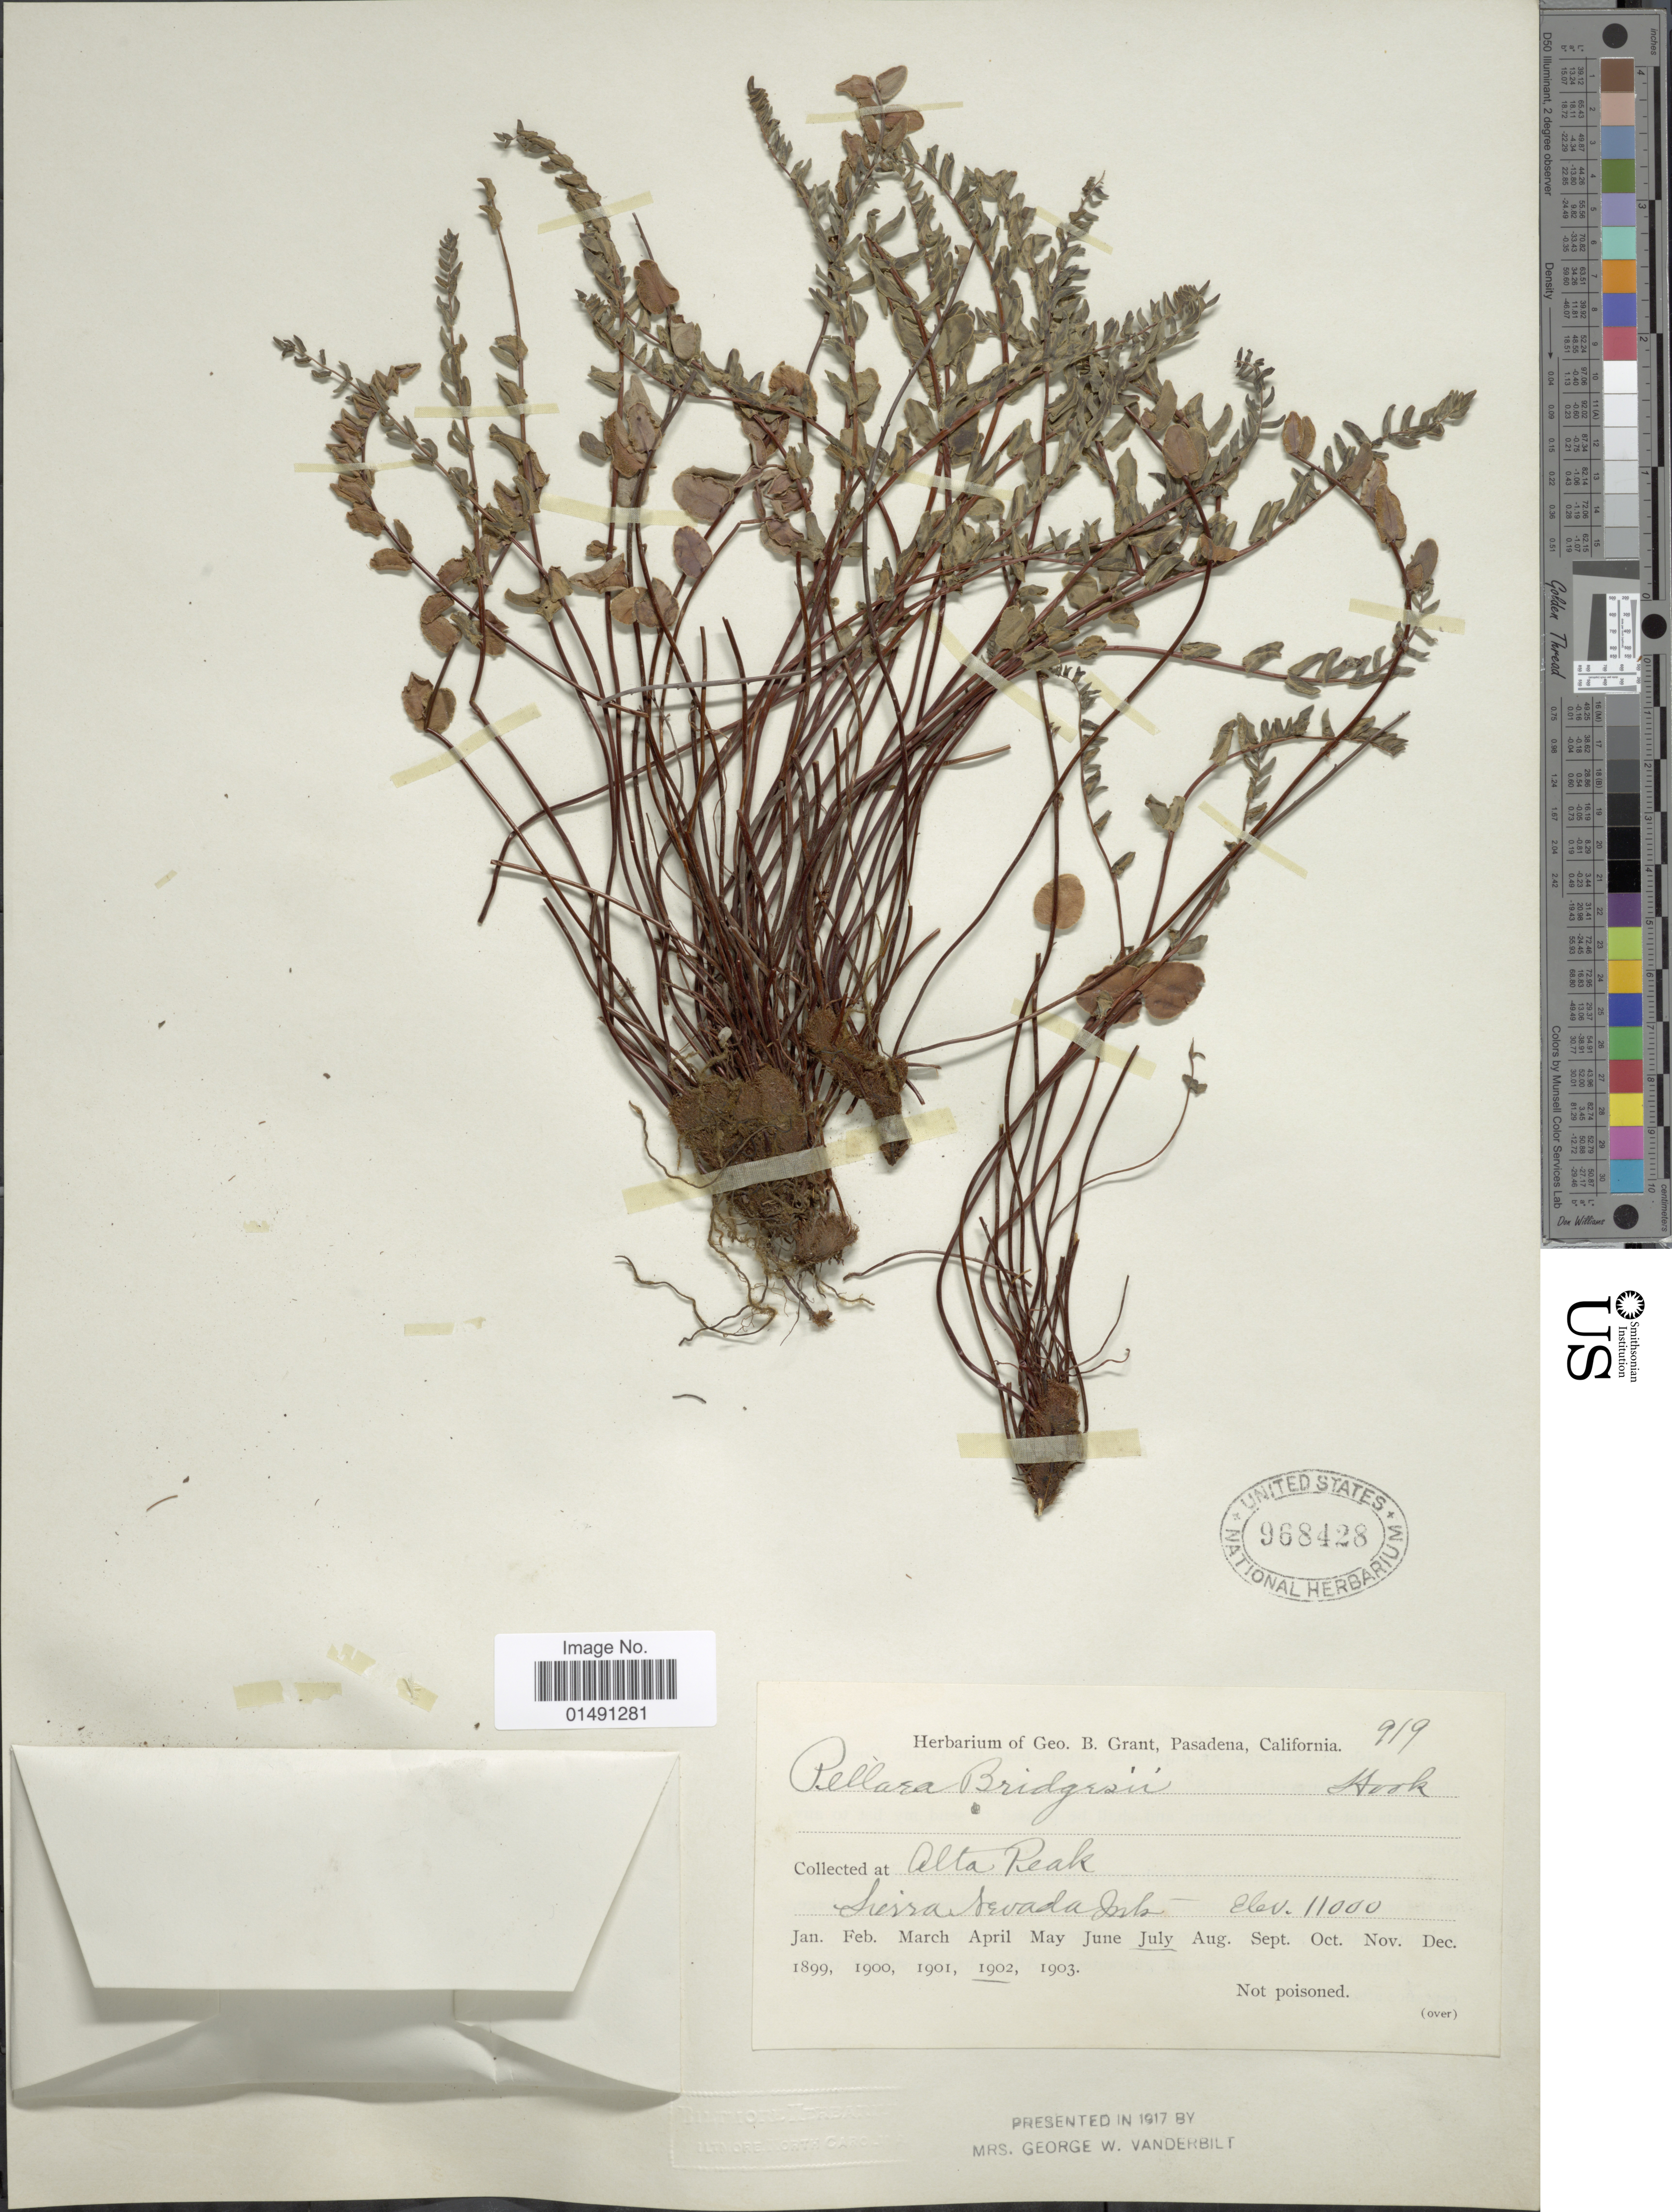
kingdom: Plantae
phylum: Tracheophyta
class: Polypodiopsida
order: Polypodiales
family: Pteridaceae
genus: Pellaea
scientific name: Pellaea bridgesii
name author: Hook.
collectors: ex herb. G. B. Grant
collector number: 919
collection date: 1902-07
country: United States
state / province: California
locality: Alta Peak Sierra Nevada Mts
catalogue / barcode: US 968428